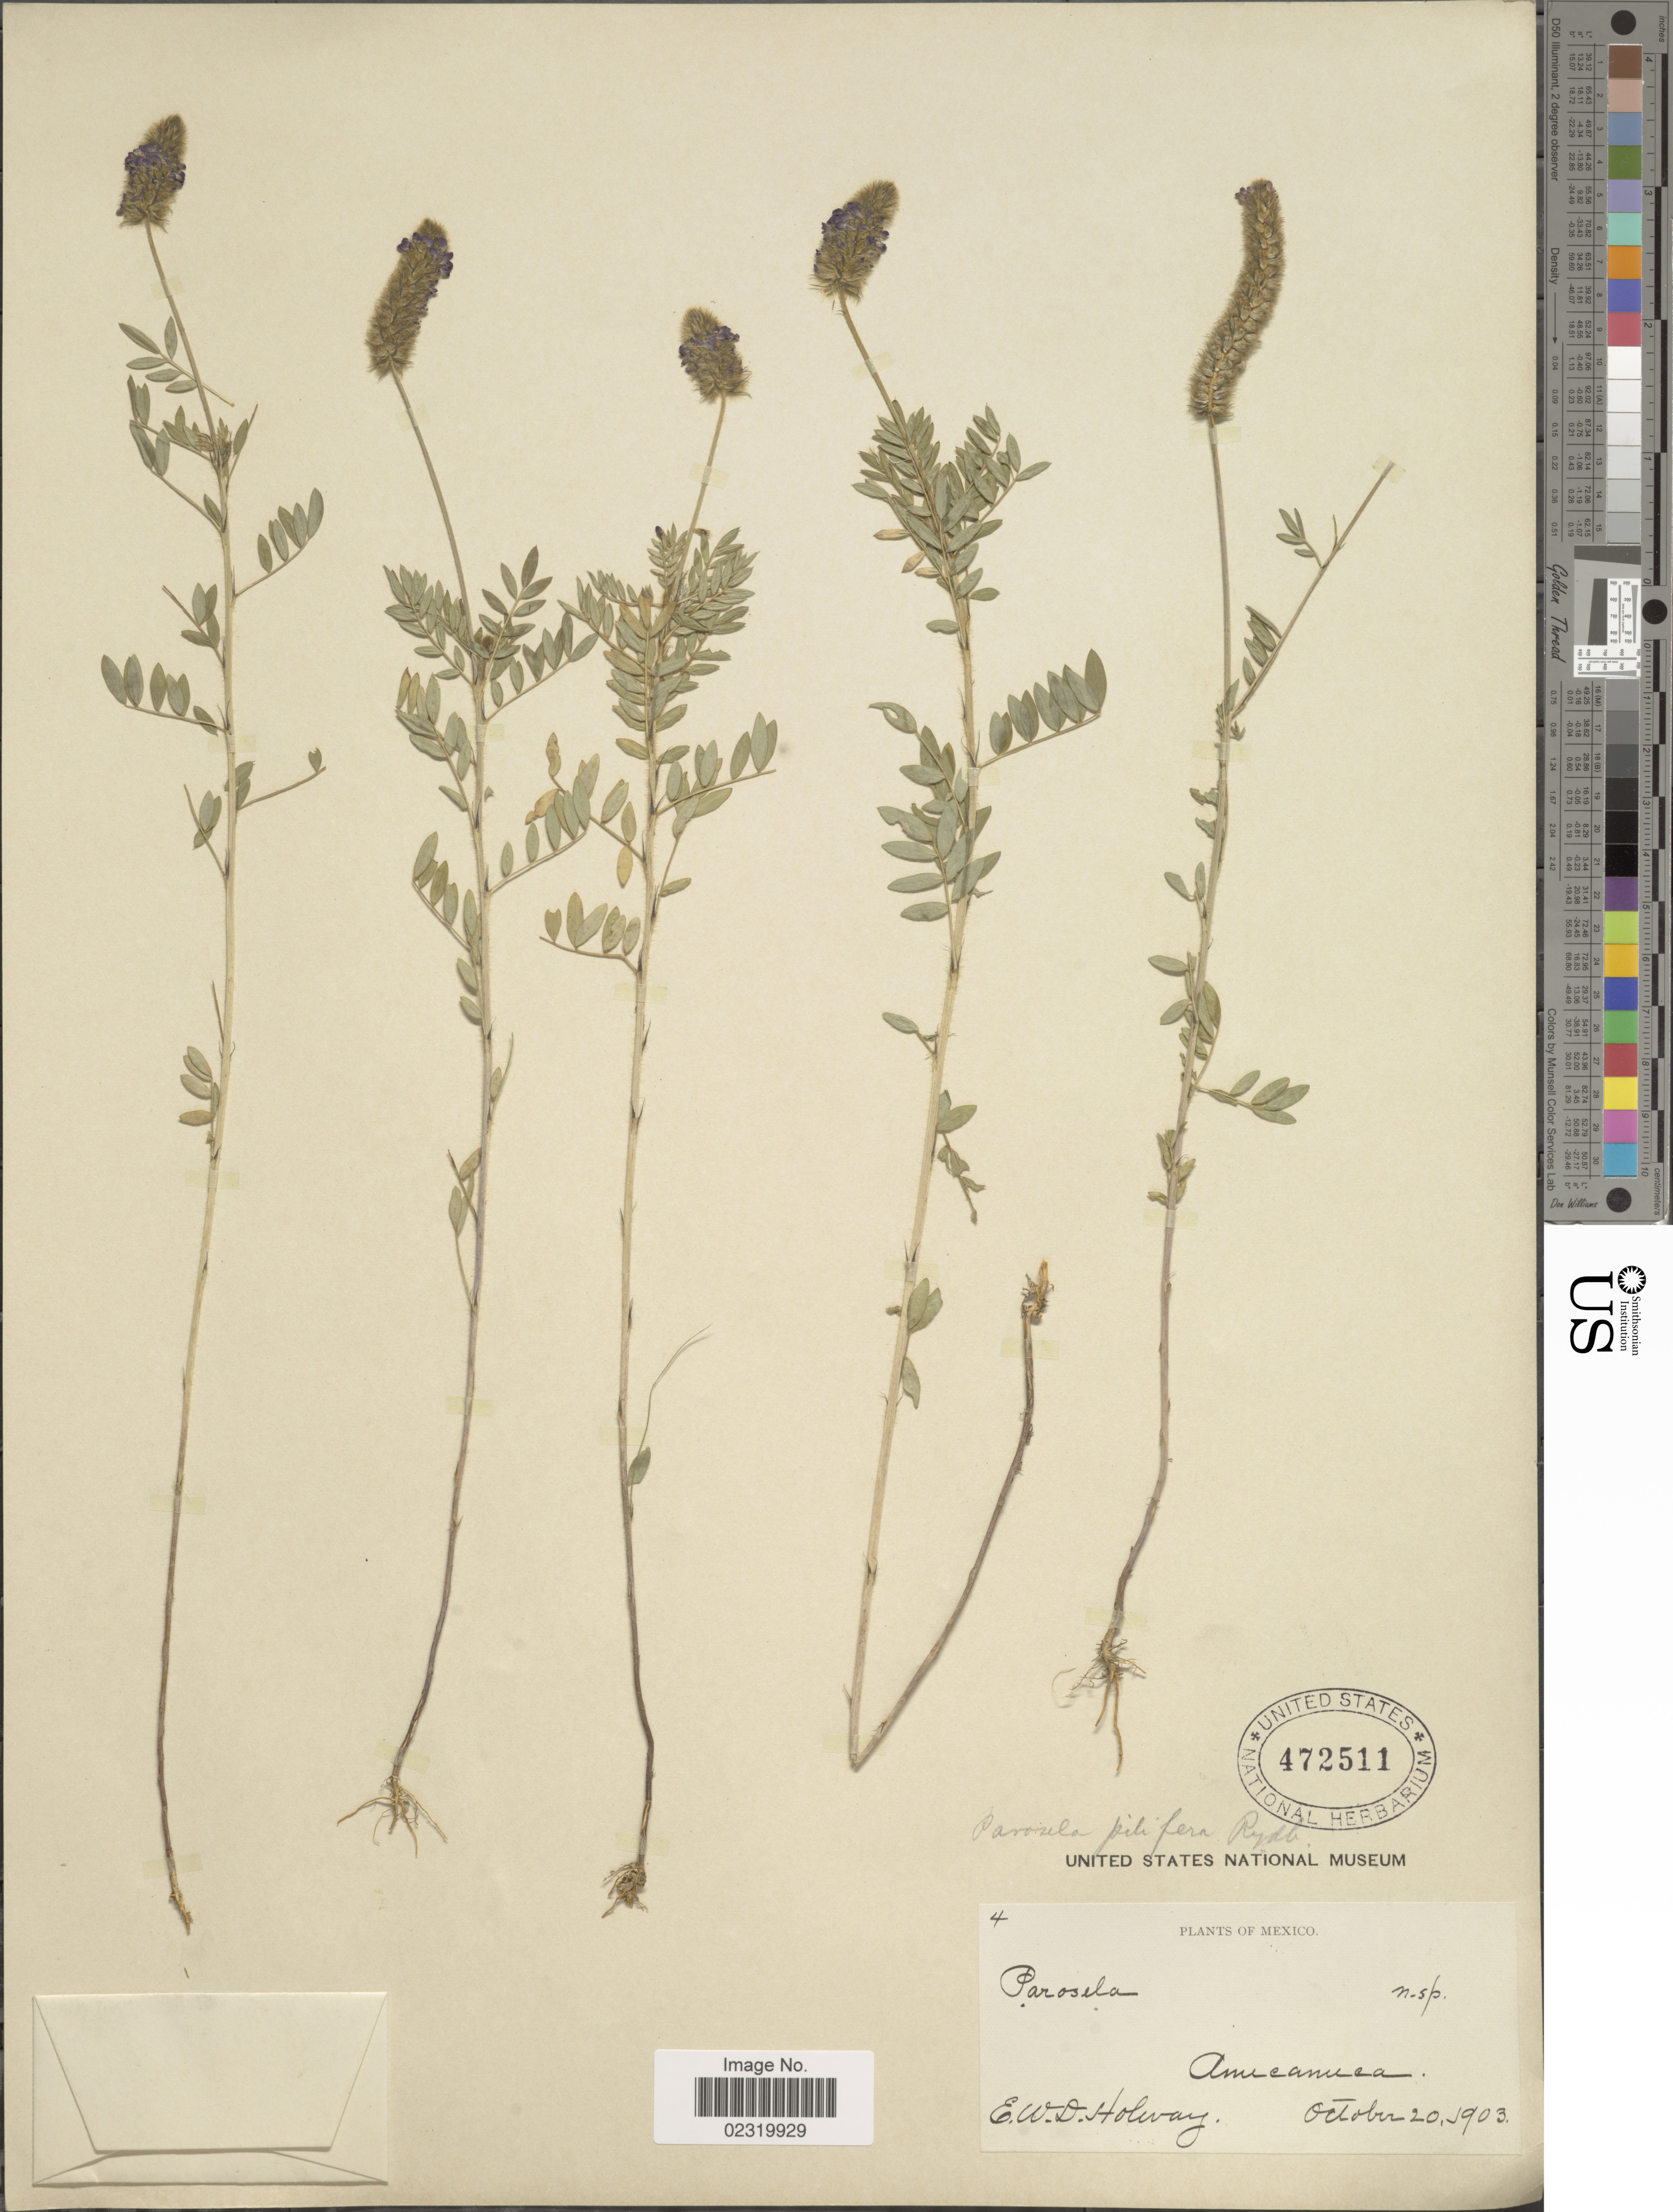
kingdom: Plantae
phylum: Tracheophyta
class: Magnoliopsida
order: Fabales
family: Fabaceae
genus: Dalea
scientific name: Dalea reclinata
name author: (Cav.) Willd.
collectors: E. W. D. Holway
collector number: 4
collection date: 1903-10-20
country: Mexico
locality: Amecameca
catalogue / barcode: US 472511